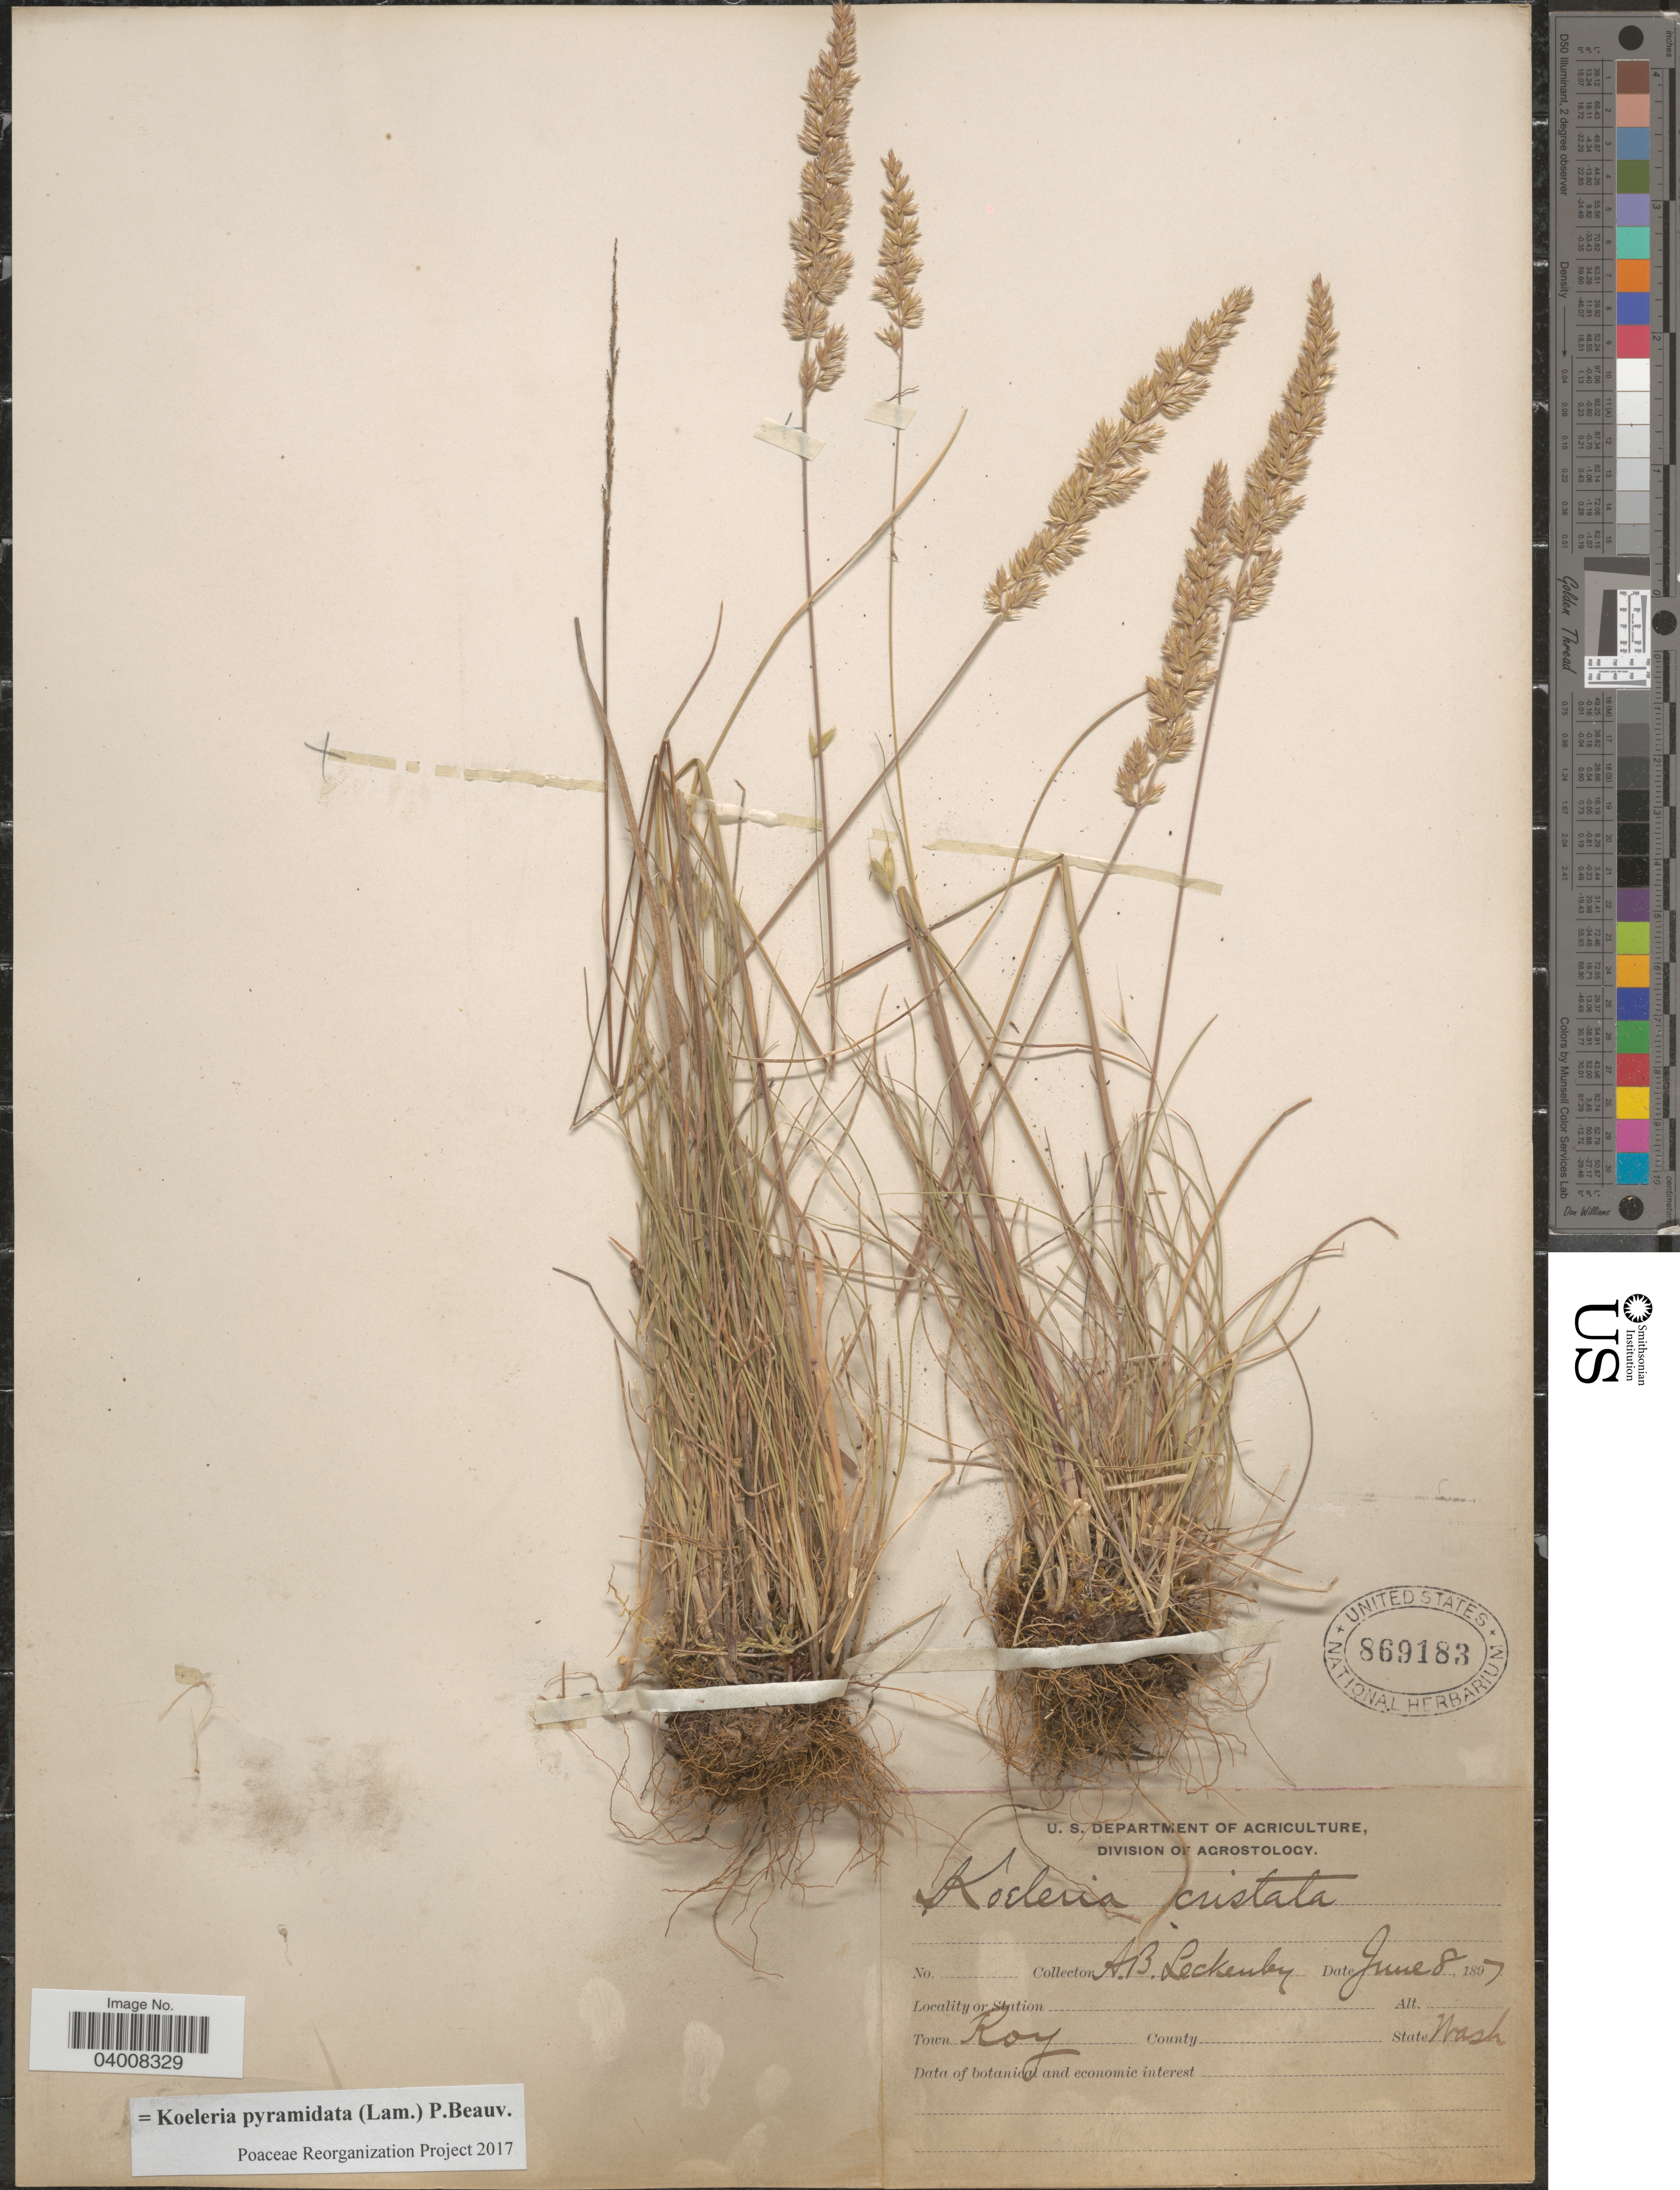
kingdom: Plantae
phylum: Tracheophyta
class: Liliopsida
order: Poales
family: Poaceae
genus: Koeleria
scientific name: Koeleria pyramidata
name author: (Lam.) P. Beauv.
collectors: A. Leckenby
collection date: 1897-06-08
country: United States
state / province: Washington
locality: Town Roy.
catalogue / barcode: US 869183